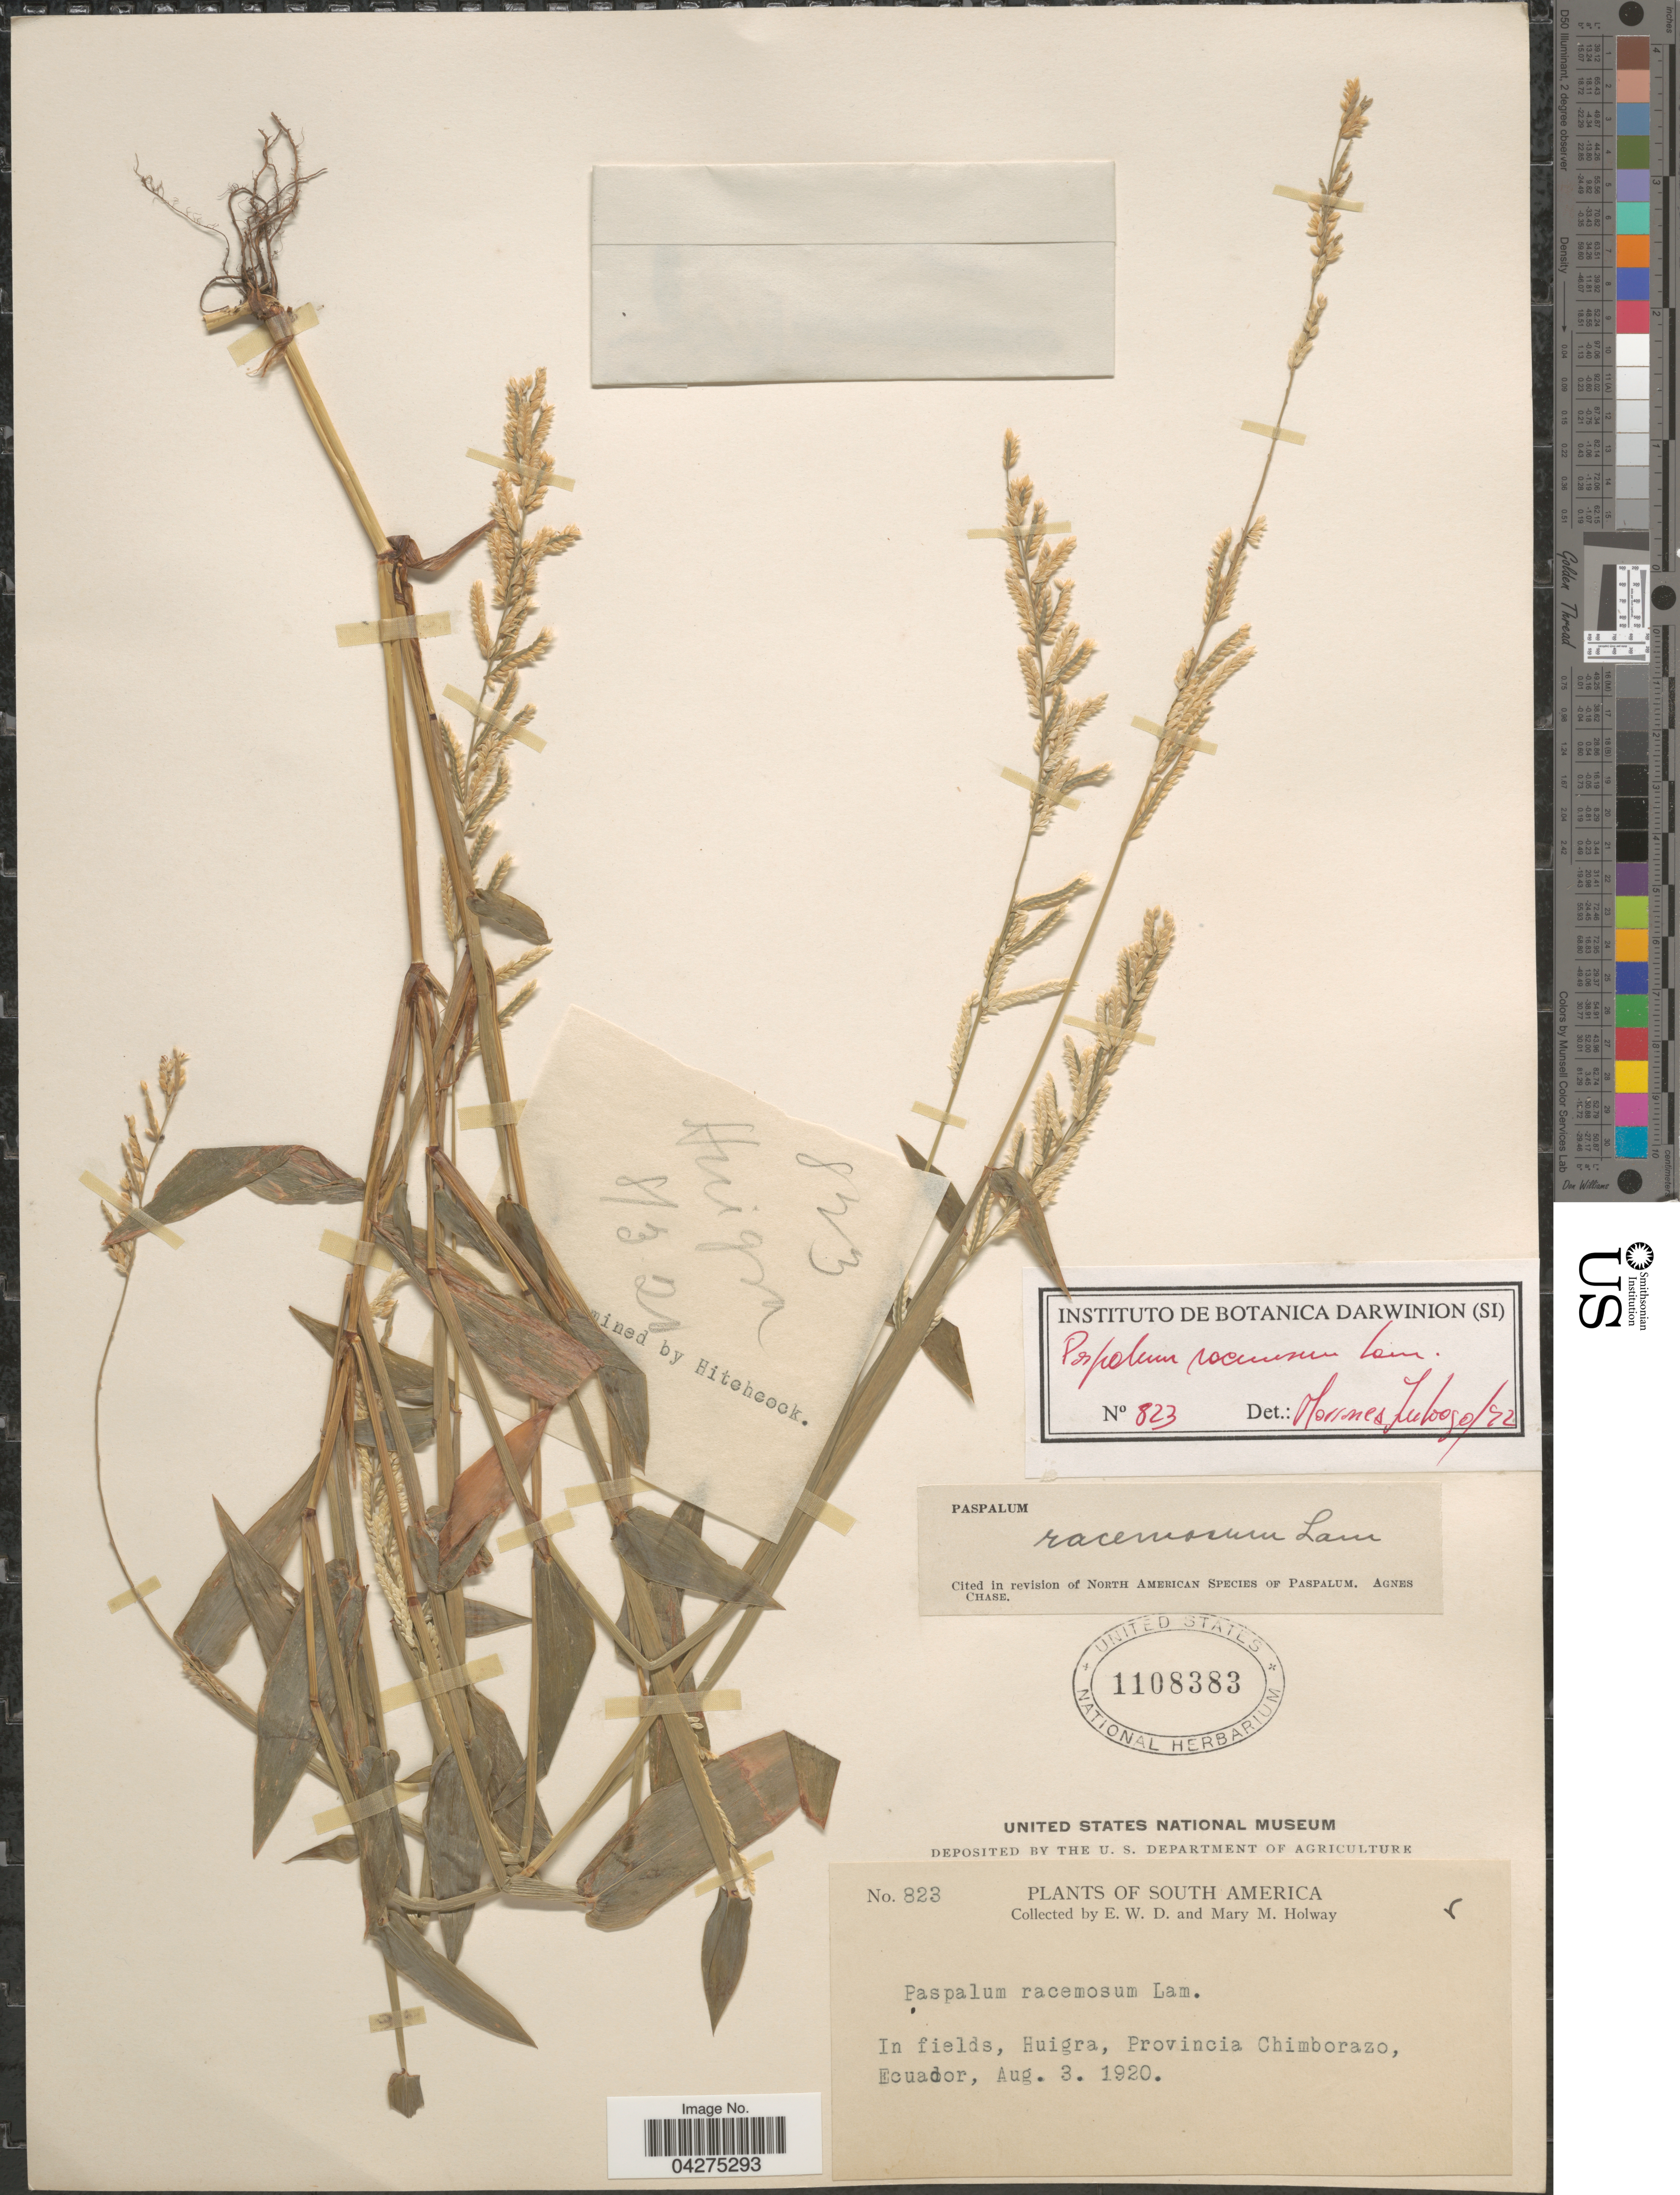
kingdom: Plantae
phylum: Tracheophyta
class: Liliopsida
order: Poales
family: Poaceae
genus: Paspalum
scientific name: Paspalum racemosum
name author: Lam.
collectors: E. W. D. Holway & M. M. Holway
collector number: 823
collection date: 1920-08-03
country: Ecuador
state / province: Chimborazo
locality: In fields, Huigra.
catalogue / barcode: US 1108383